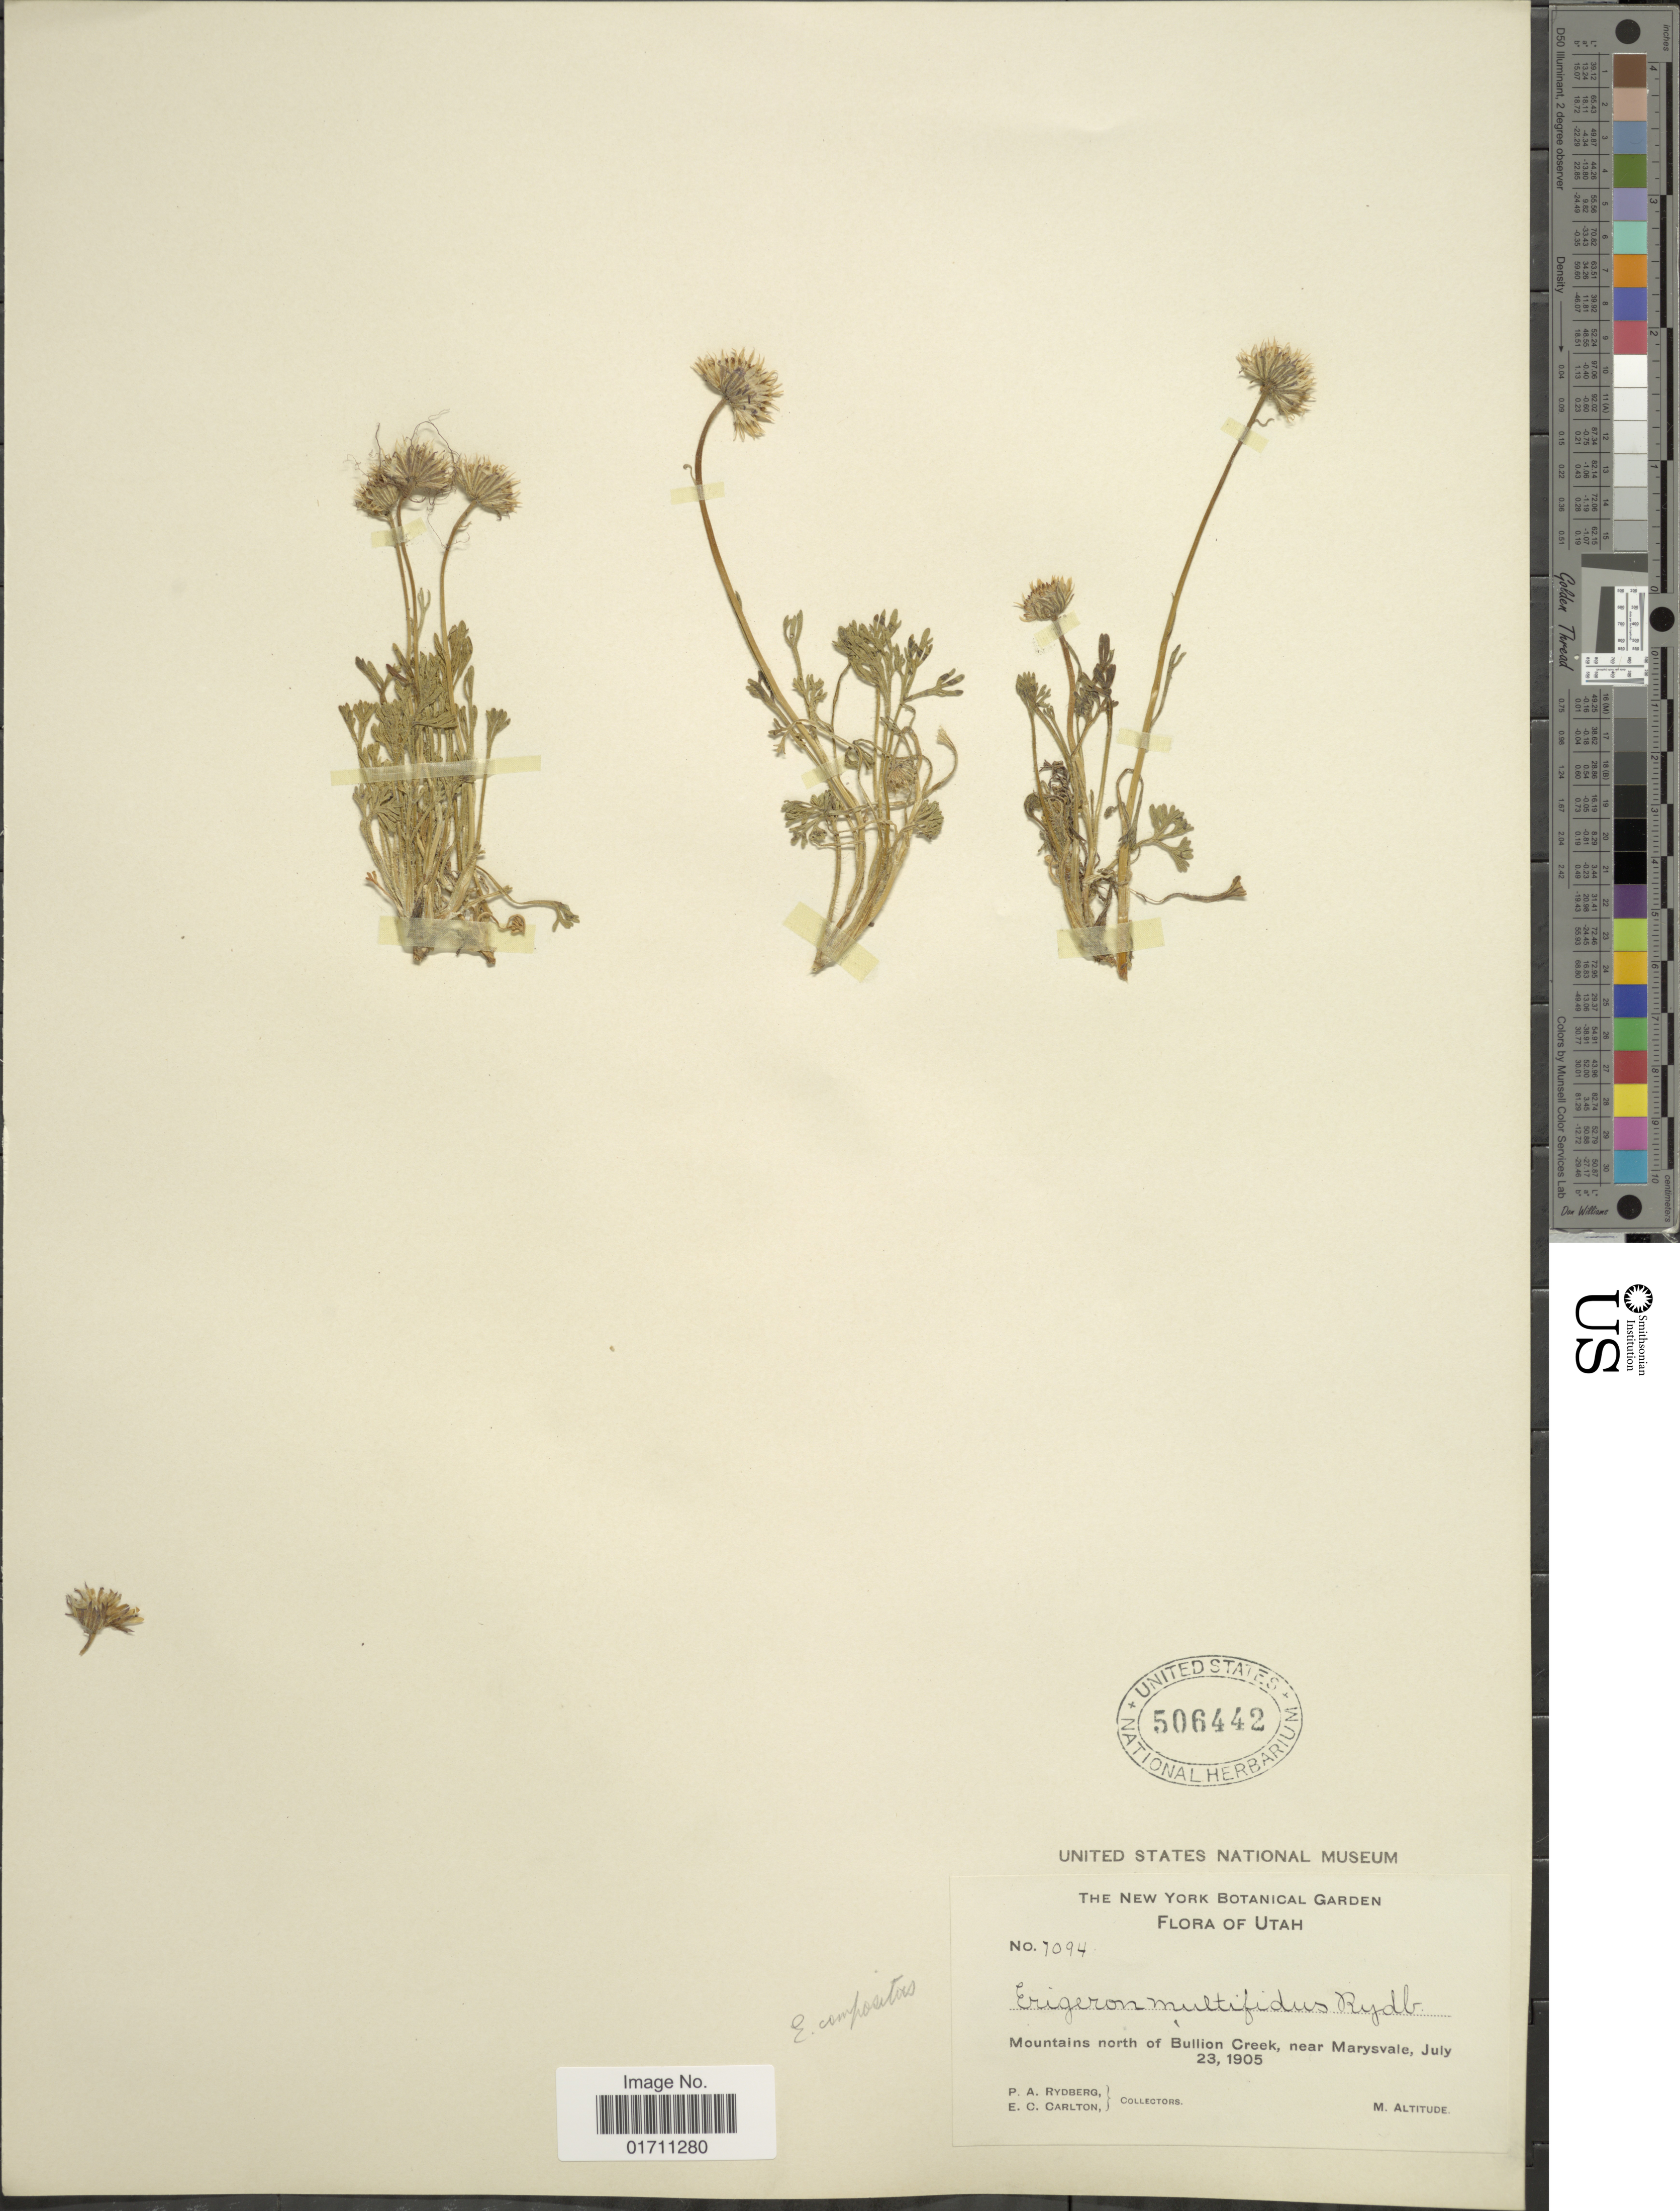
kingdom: Plantae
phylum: Tracheophyta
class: Magnoliopsida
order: Asterales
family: Asteraceae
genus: Erigeron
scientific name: Erigeron compositus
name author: Pursh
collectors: P. A. Rydberg & E. Carlton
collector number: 7094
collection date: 1905-07-23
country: United States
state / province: Utah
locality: Mountains north of Bullion Creek, near Maryvale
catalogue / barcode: US 506442